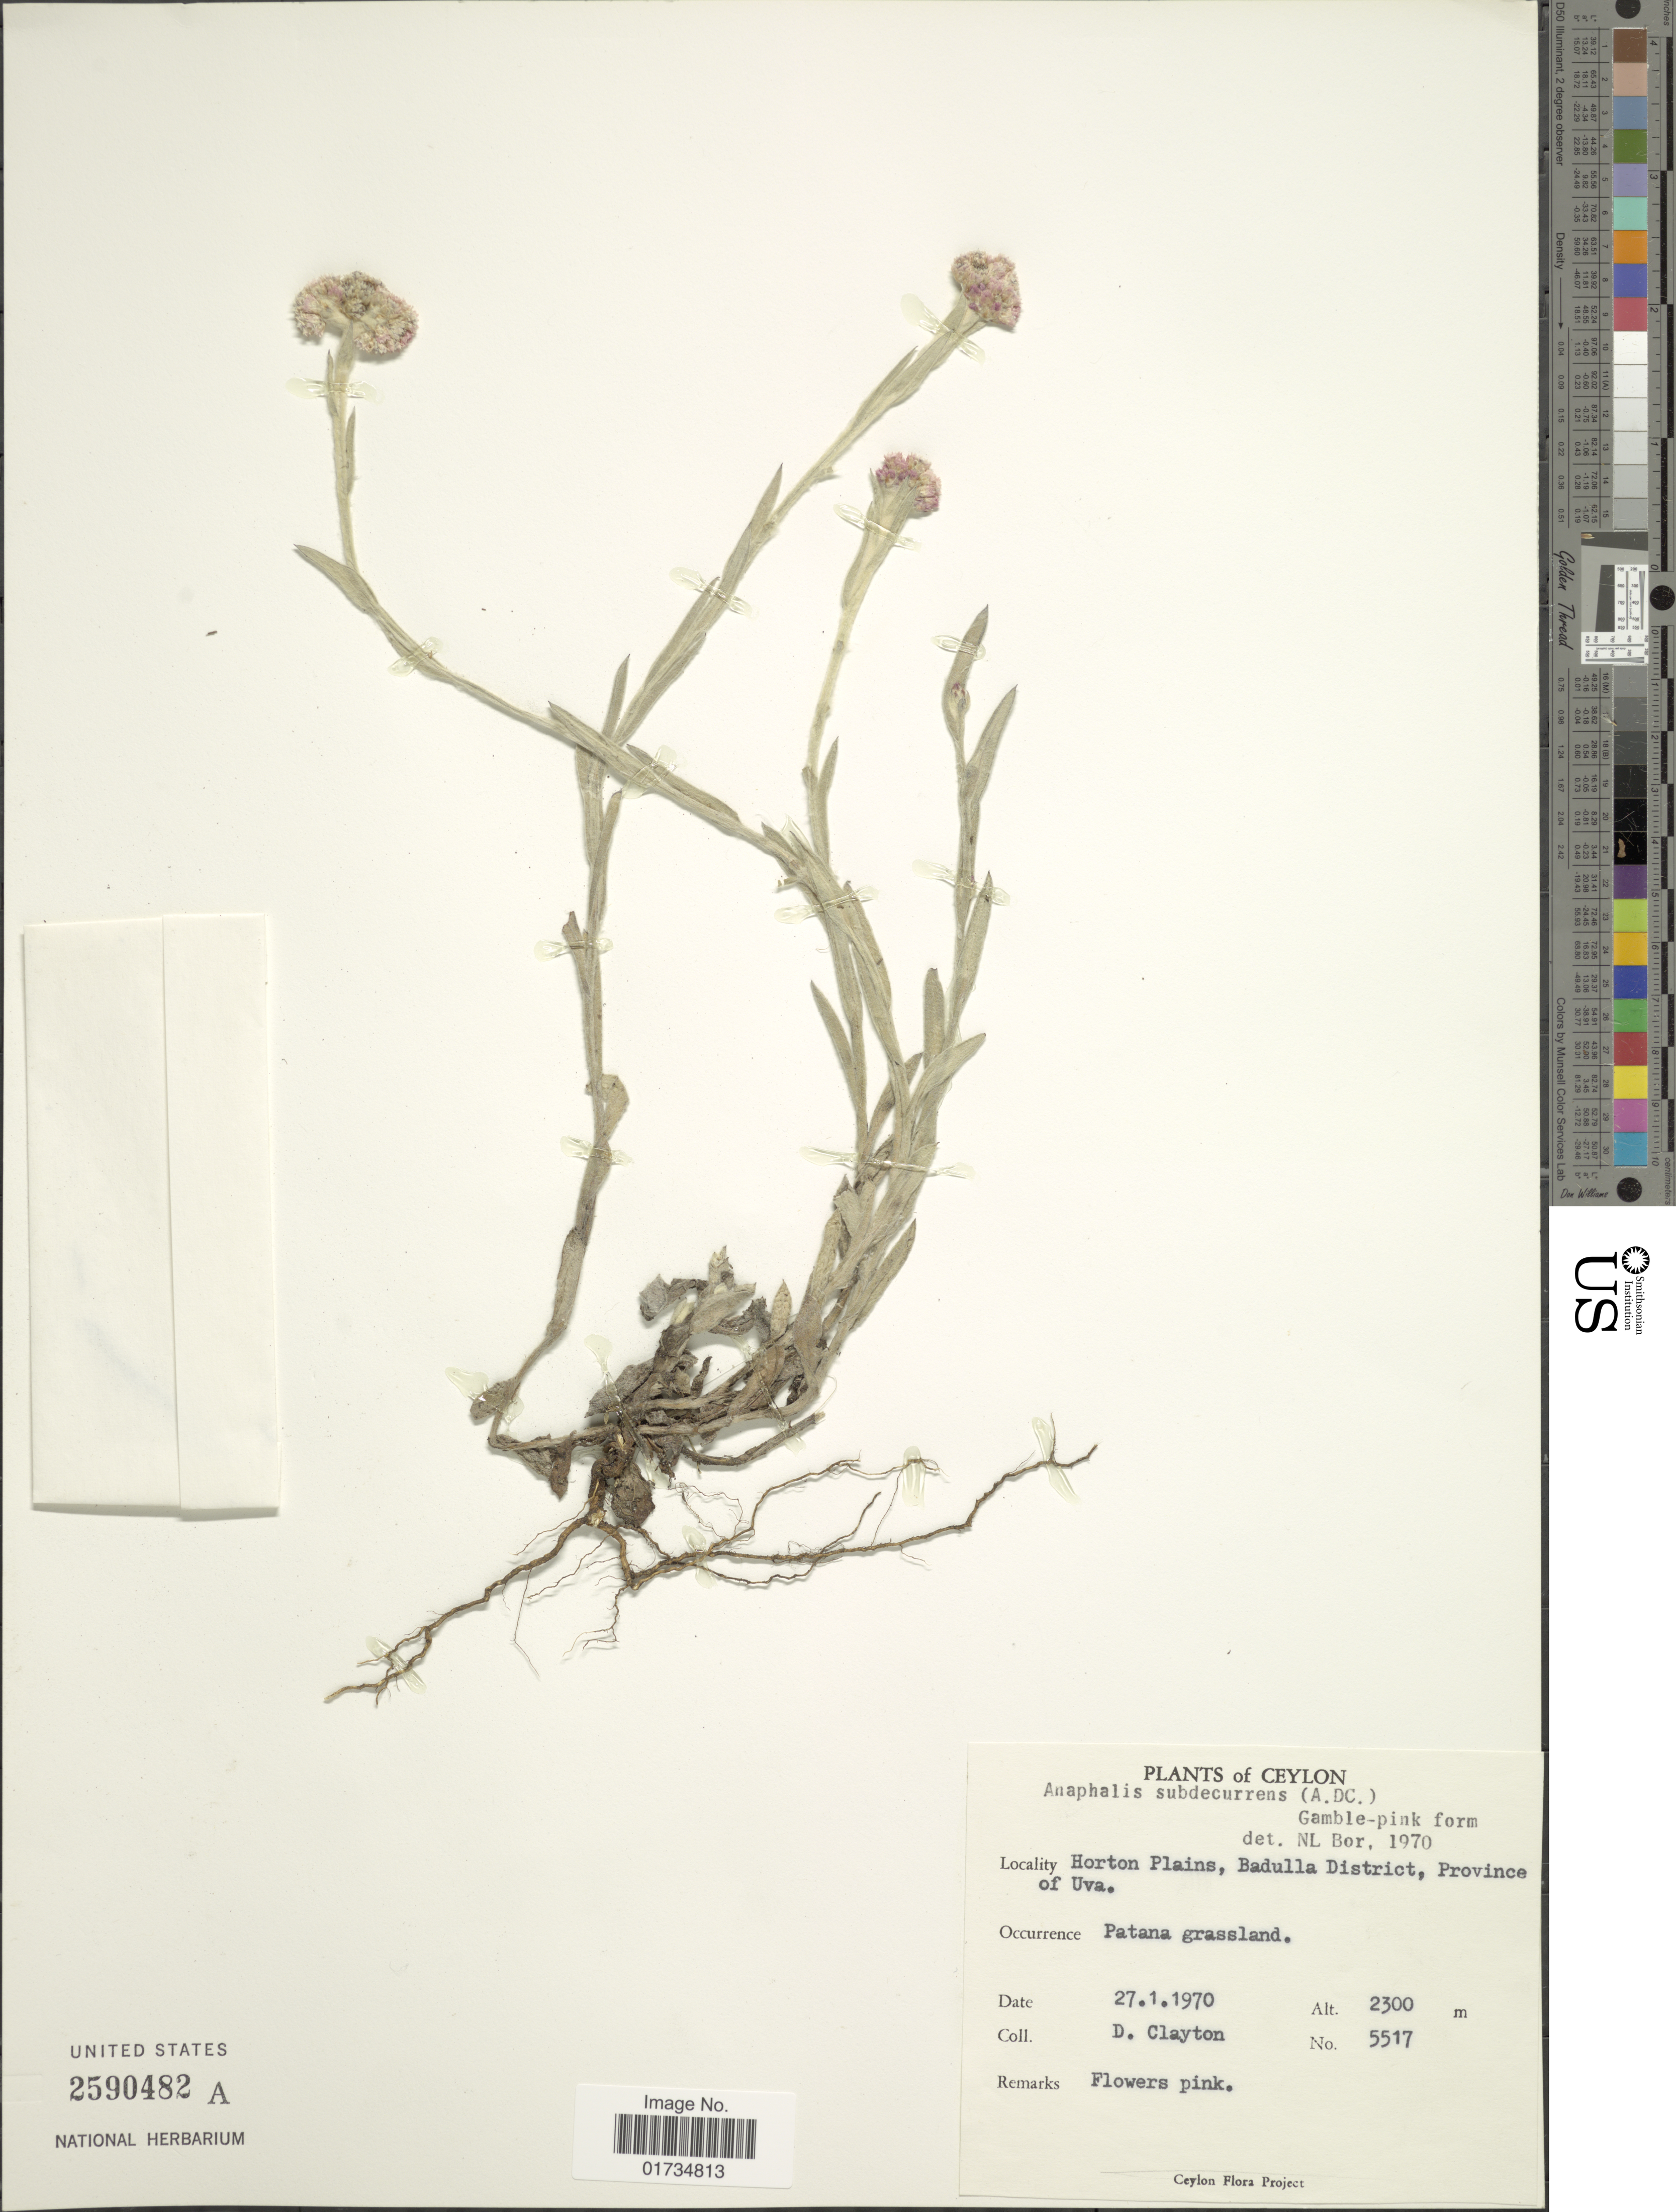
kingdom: Plantae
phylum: Tracheophyta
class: Magnoliopsida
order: Asterales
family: Asteraceae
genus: Anaphalis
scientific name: Anaphalis subdecurrens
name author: (DC.) Gamble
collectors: D. Clayton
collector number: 5517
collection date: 1970-07-27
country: Sri Lanka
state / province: Uva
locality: Ceylon. Horton Plains, Badulla District, Province of Uva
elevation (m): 2300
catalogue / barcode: US 2590482A